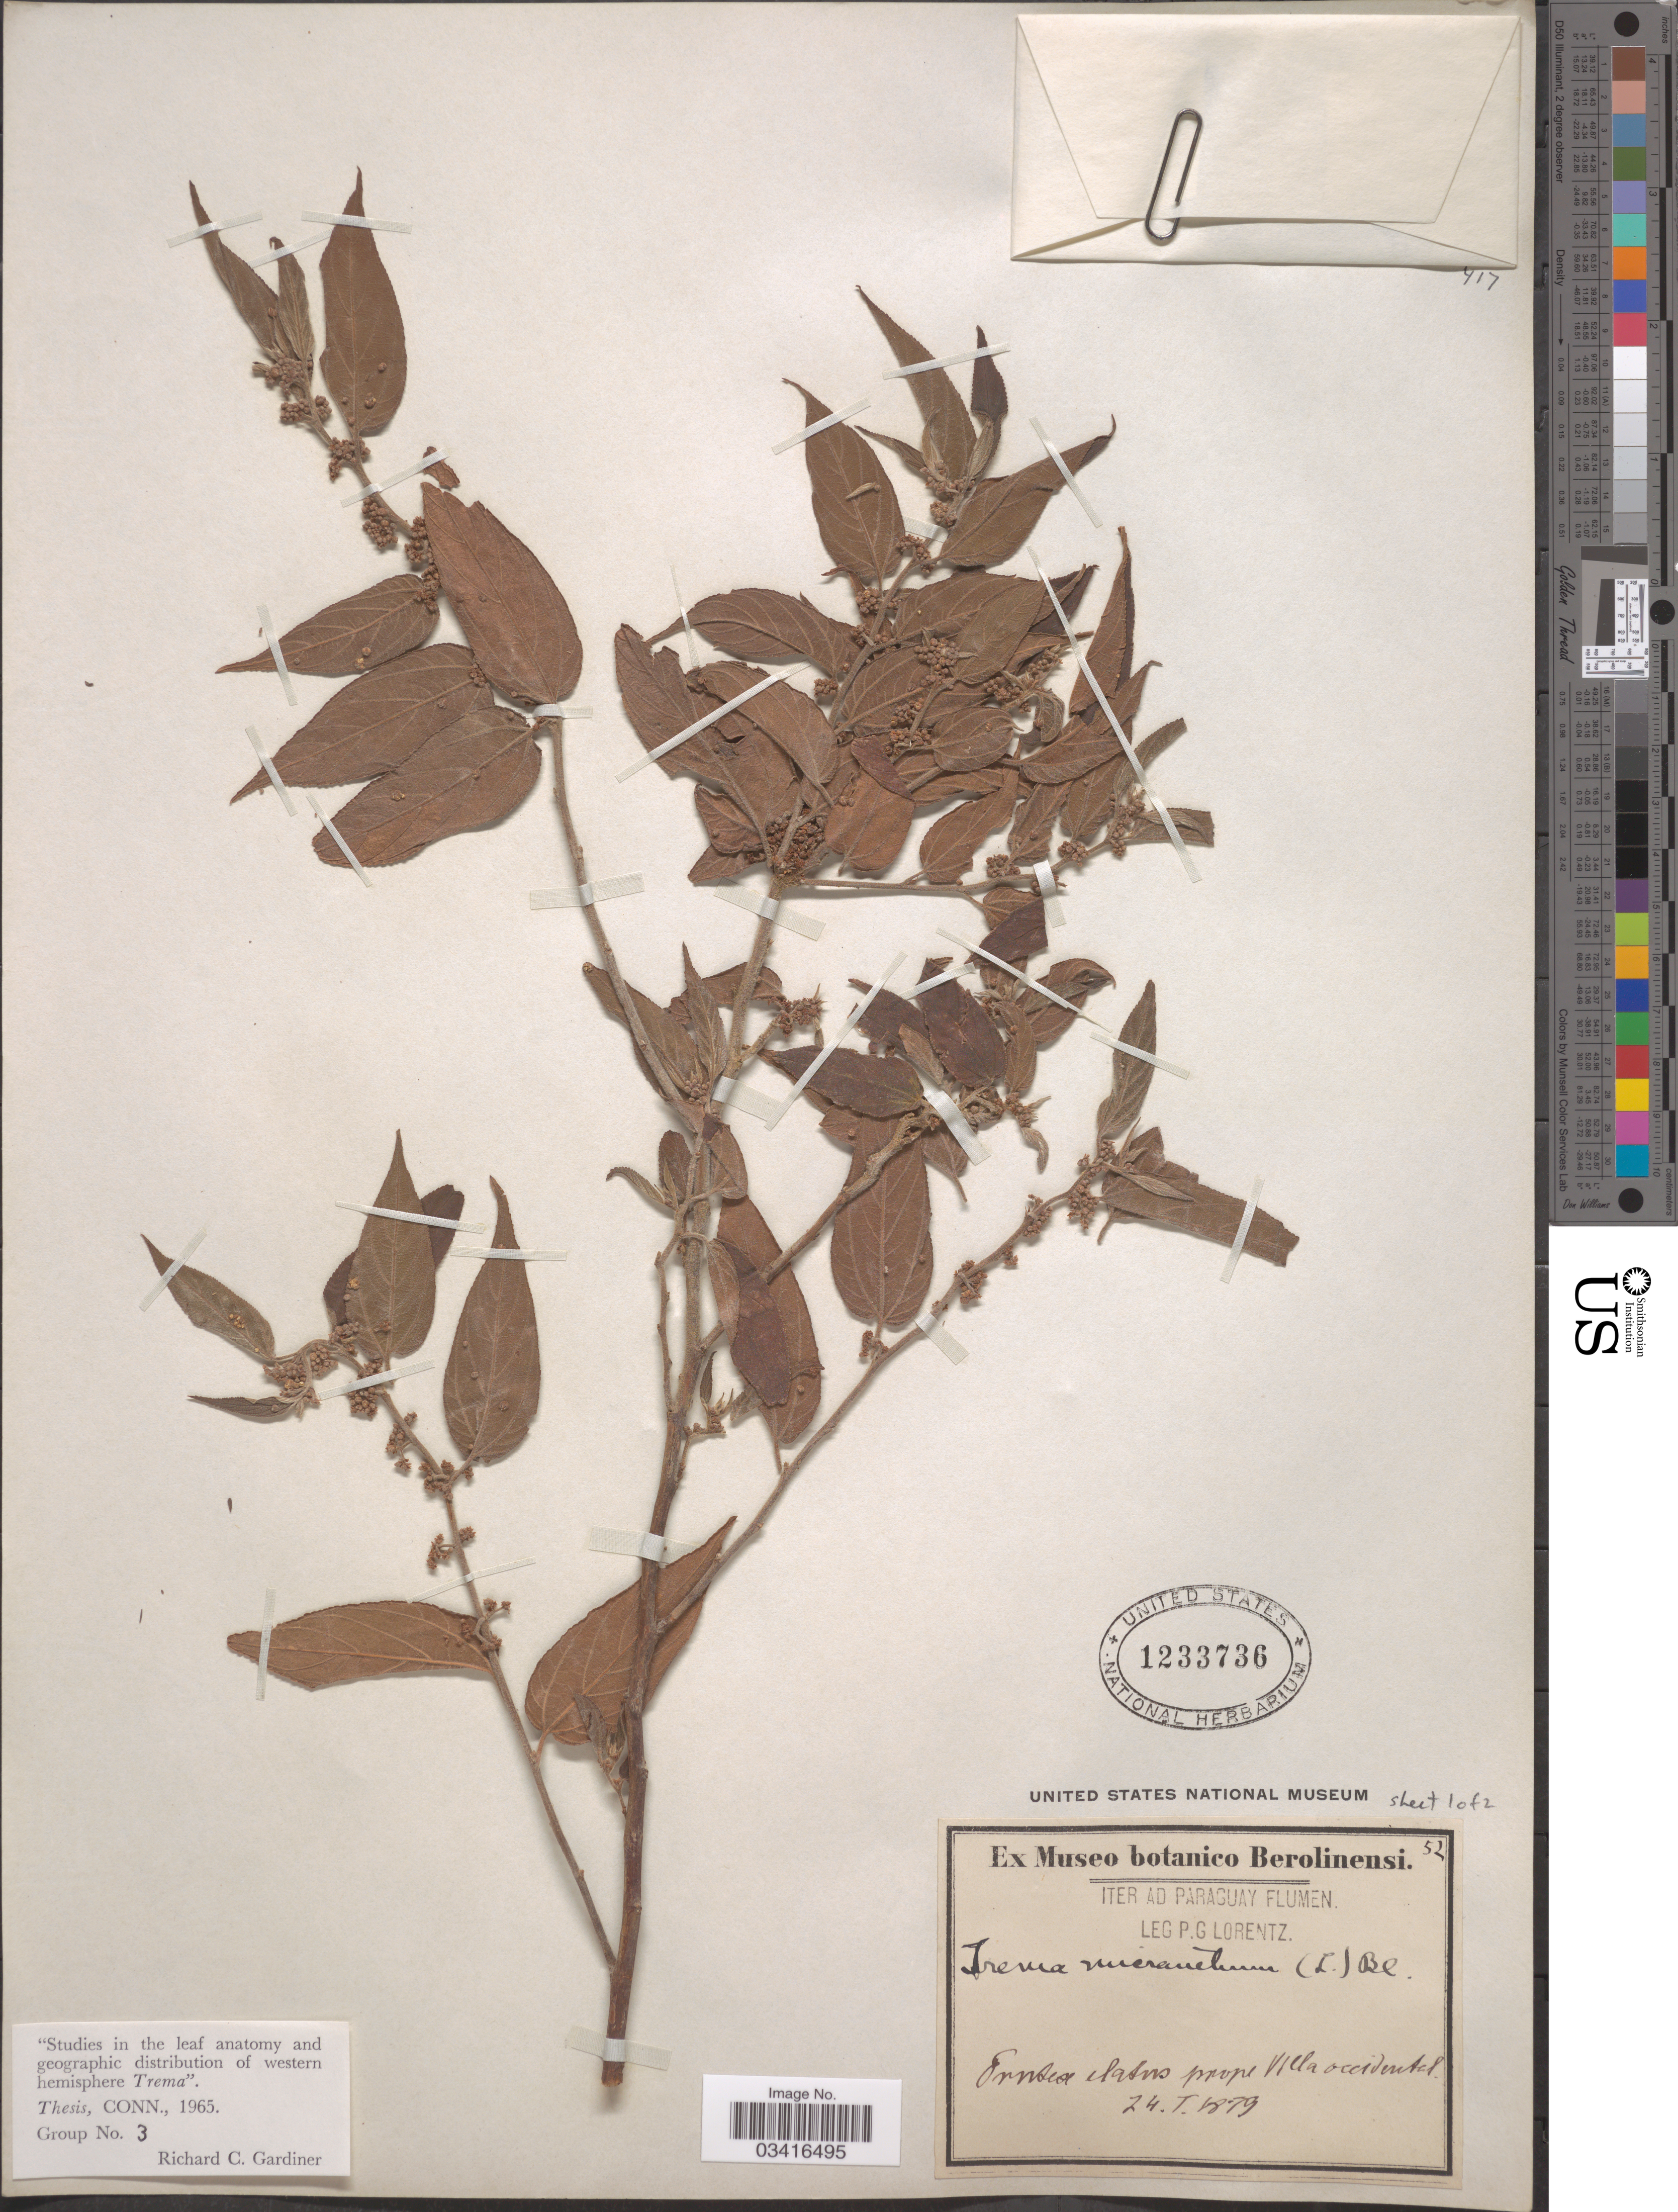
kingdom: Plantae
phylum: Tracheophyta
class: Magnoliopsida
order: Rosales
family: Cannabaceae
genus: Trema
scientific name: Trema micranthum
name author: (L.) Blume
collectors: P. G. Lorentz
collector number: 52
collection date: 1879-01-24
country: Paraguay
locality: Erntea [interpreted] clatus [interpreted] prope Villa occidental.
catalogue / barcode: US 1233736